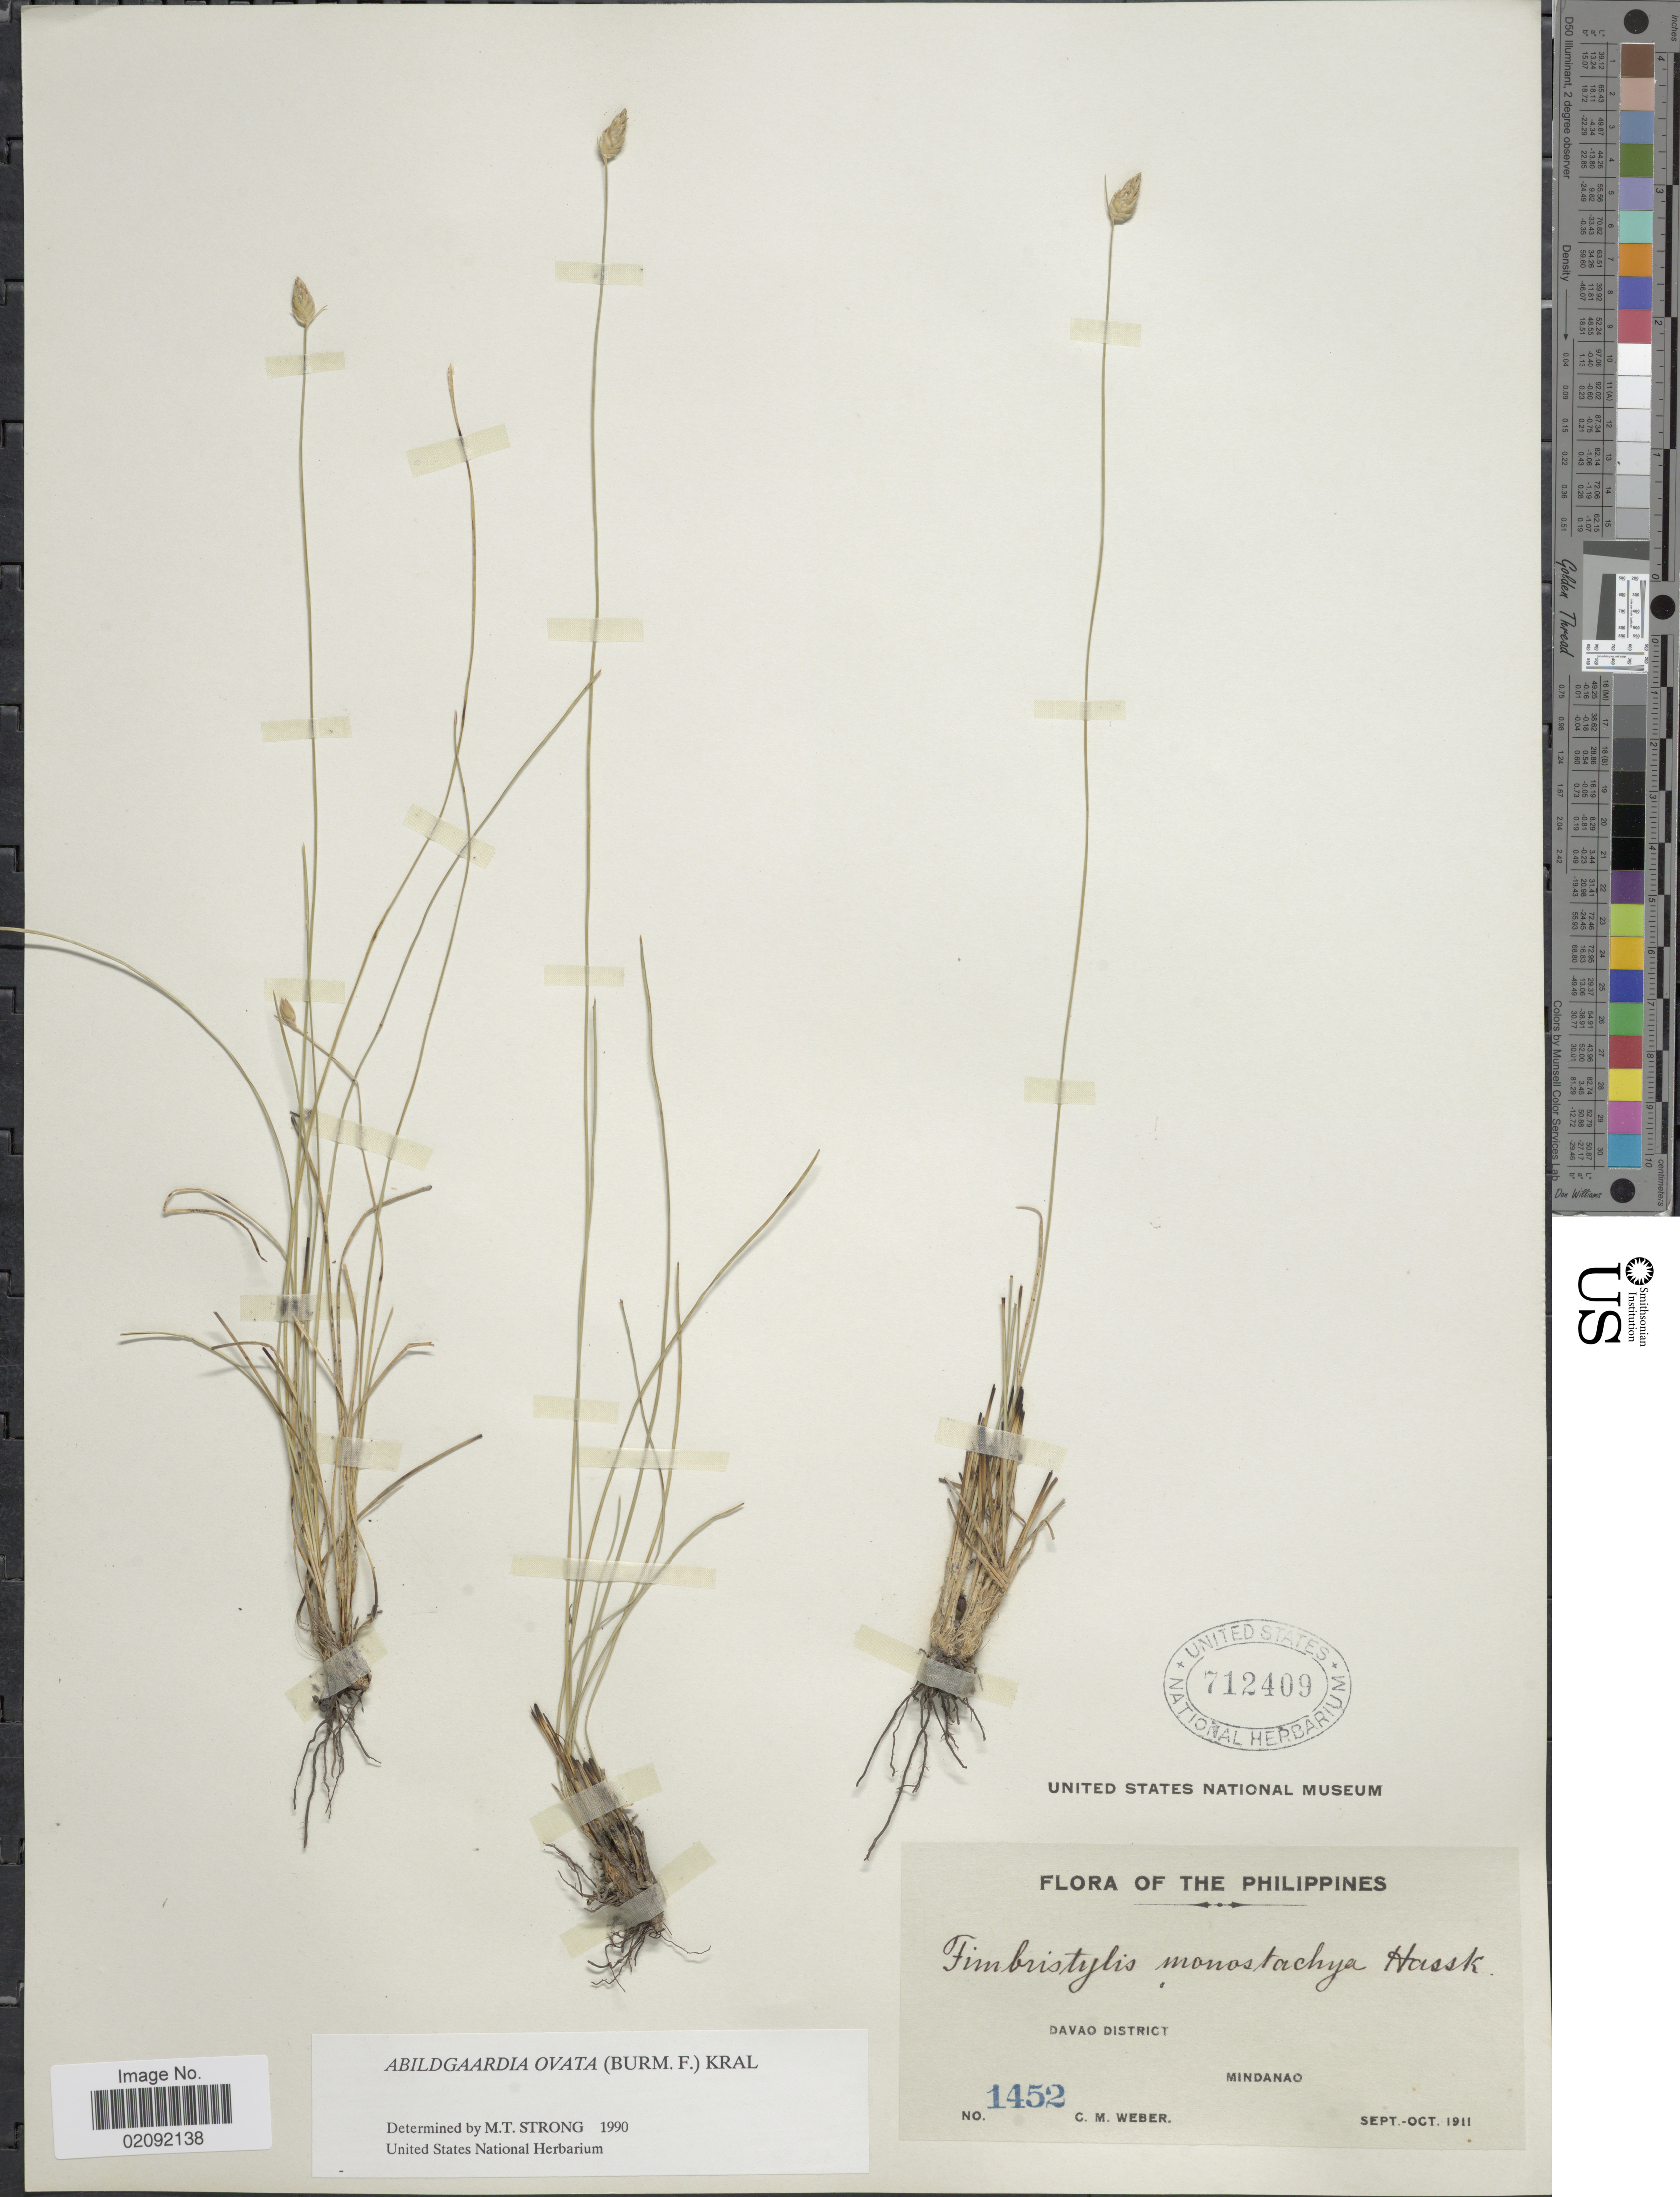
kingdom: Plantae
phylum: Tracheophyta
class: Liliopsida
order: Poales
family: Cyperaceae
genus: Abildgaardia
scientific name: Abildgaardia ovata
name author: (Burm. f.) Kral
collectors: C. M. Weber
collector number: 1452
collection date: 1911-09/1911-10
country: Philippines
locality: Davao District, Mindanao.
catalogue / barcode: US 712409